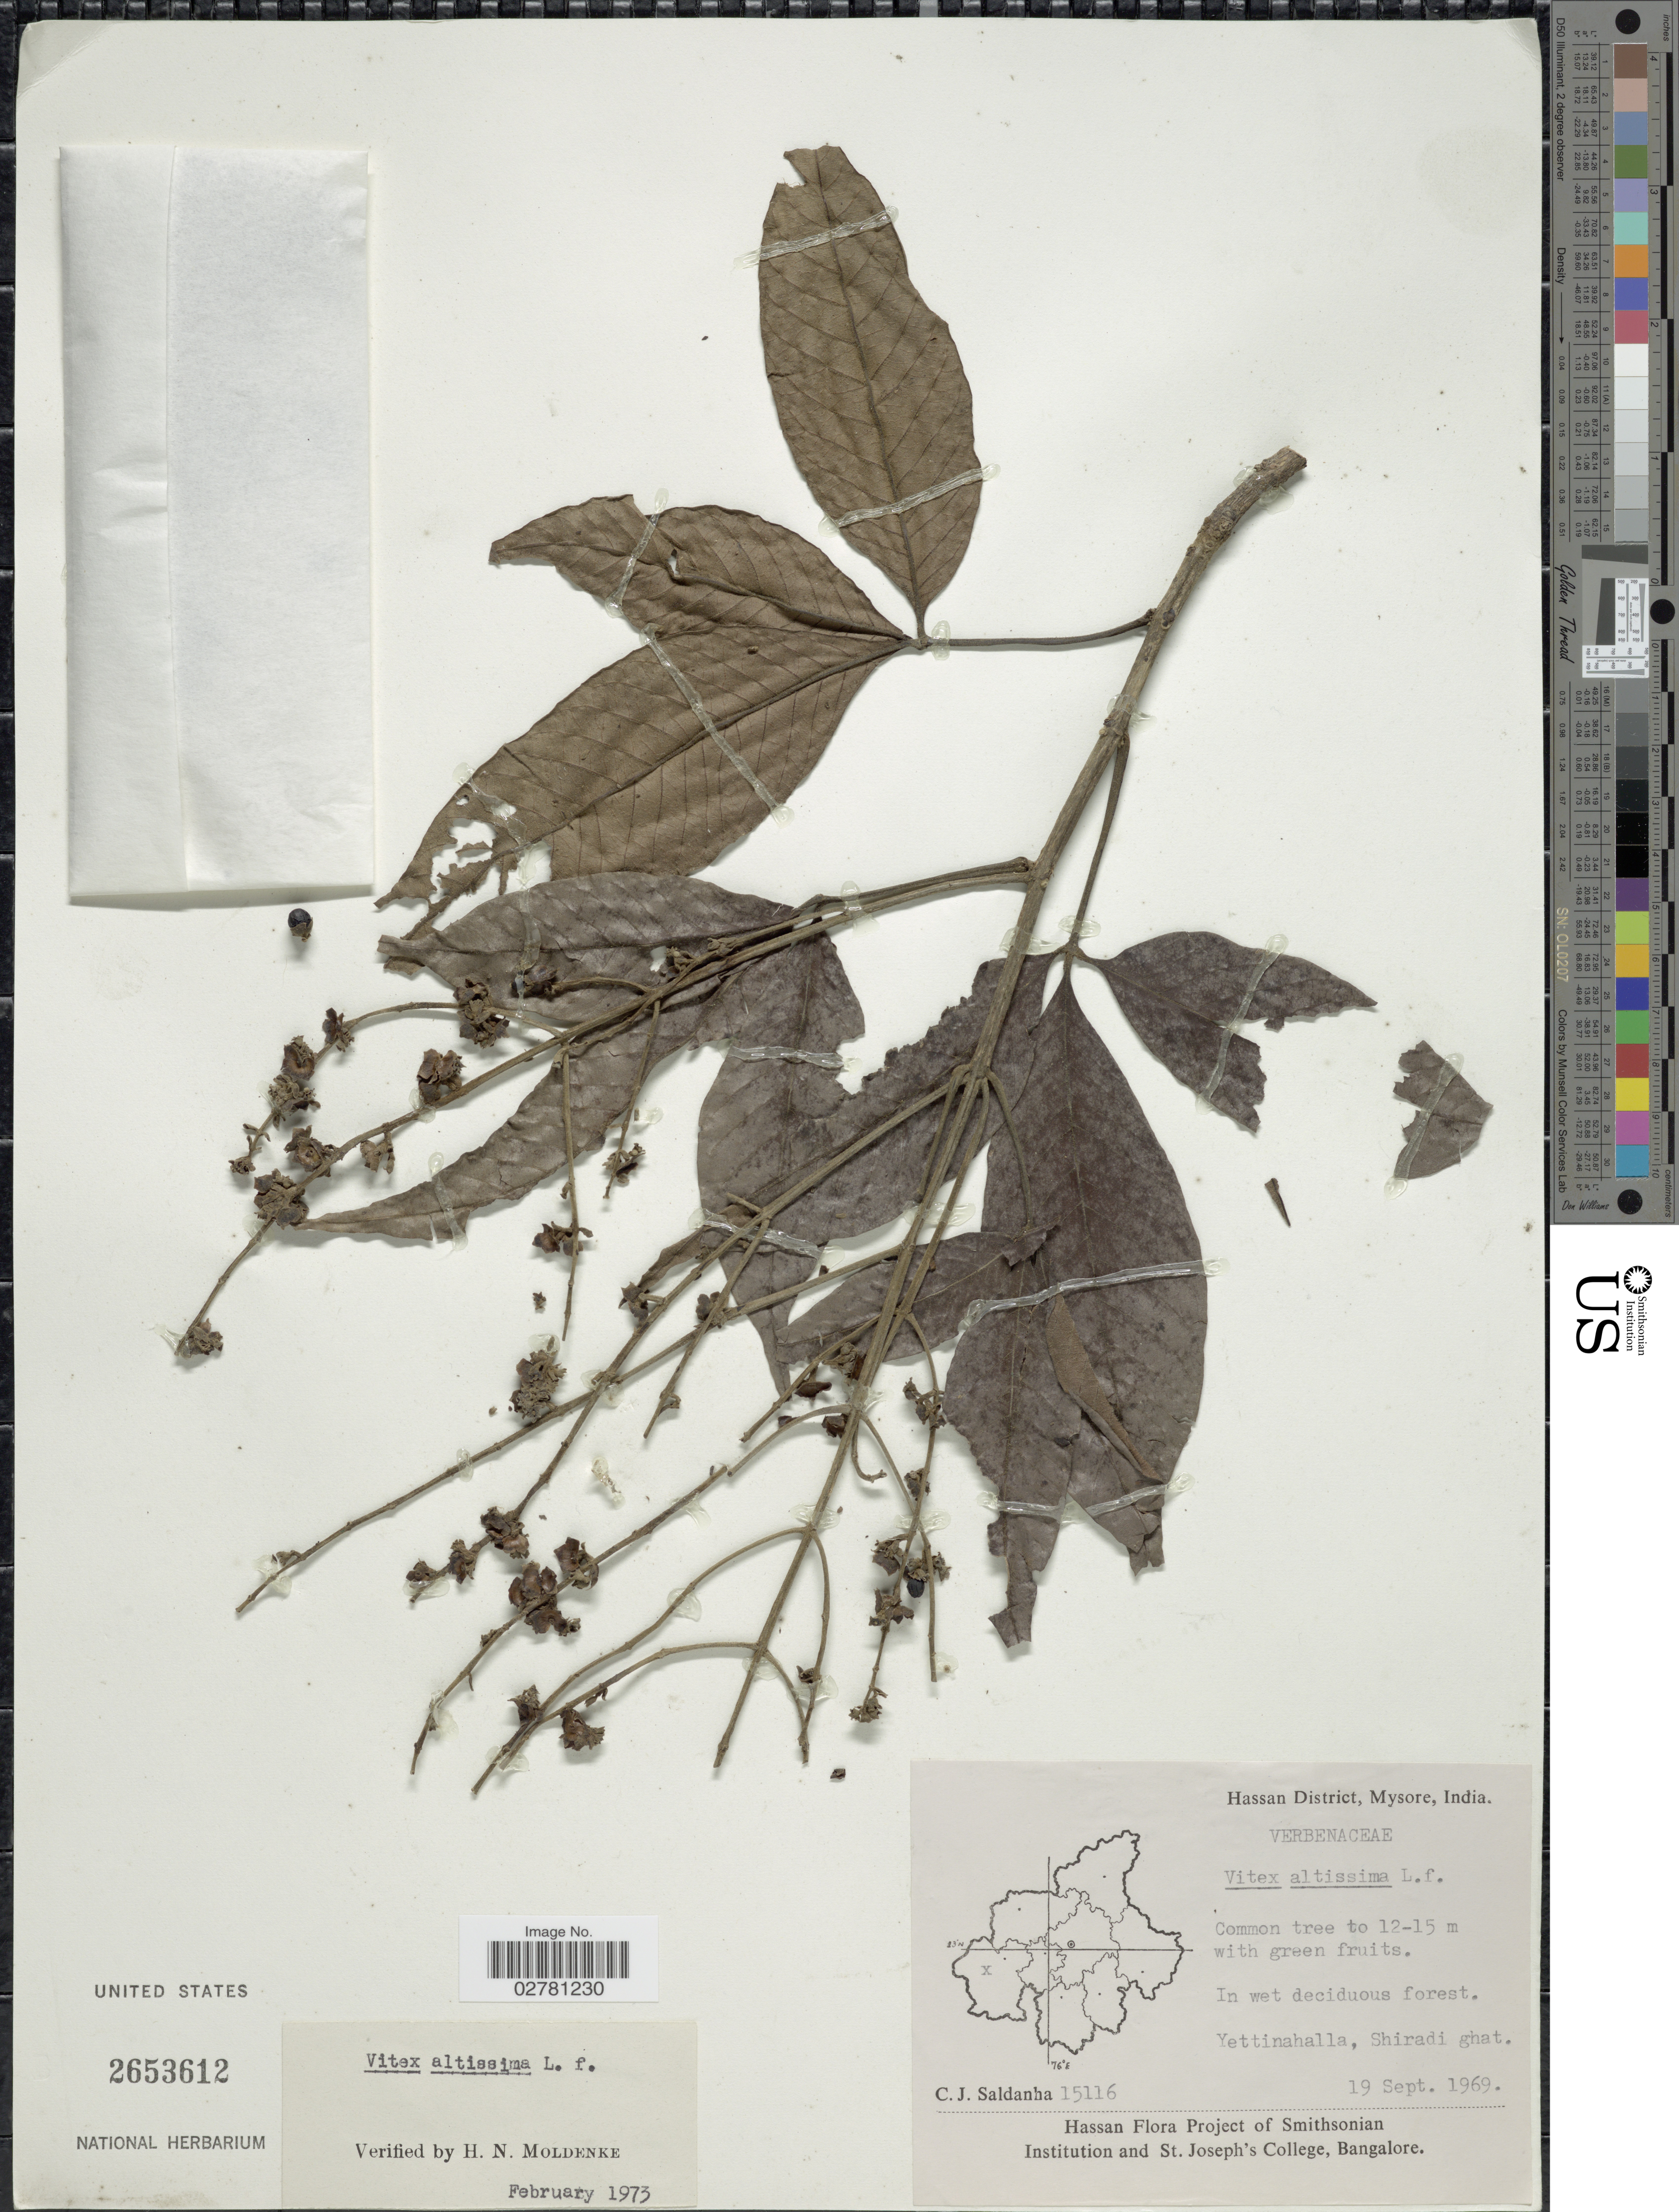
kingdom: Plantae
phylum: Tracheophyta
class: Magnoliopsida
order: Lamiales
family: Lamiaceae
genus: Vitex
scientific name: Vitex altissima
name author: L. f.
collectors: C. J. Saldanha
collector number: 15116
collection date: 1969-09-19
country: India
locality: Hassan District, Mysore. Yettinahalla, Shiradi ghat.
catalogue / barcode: US 2653612